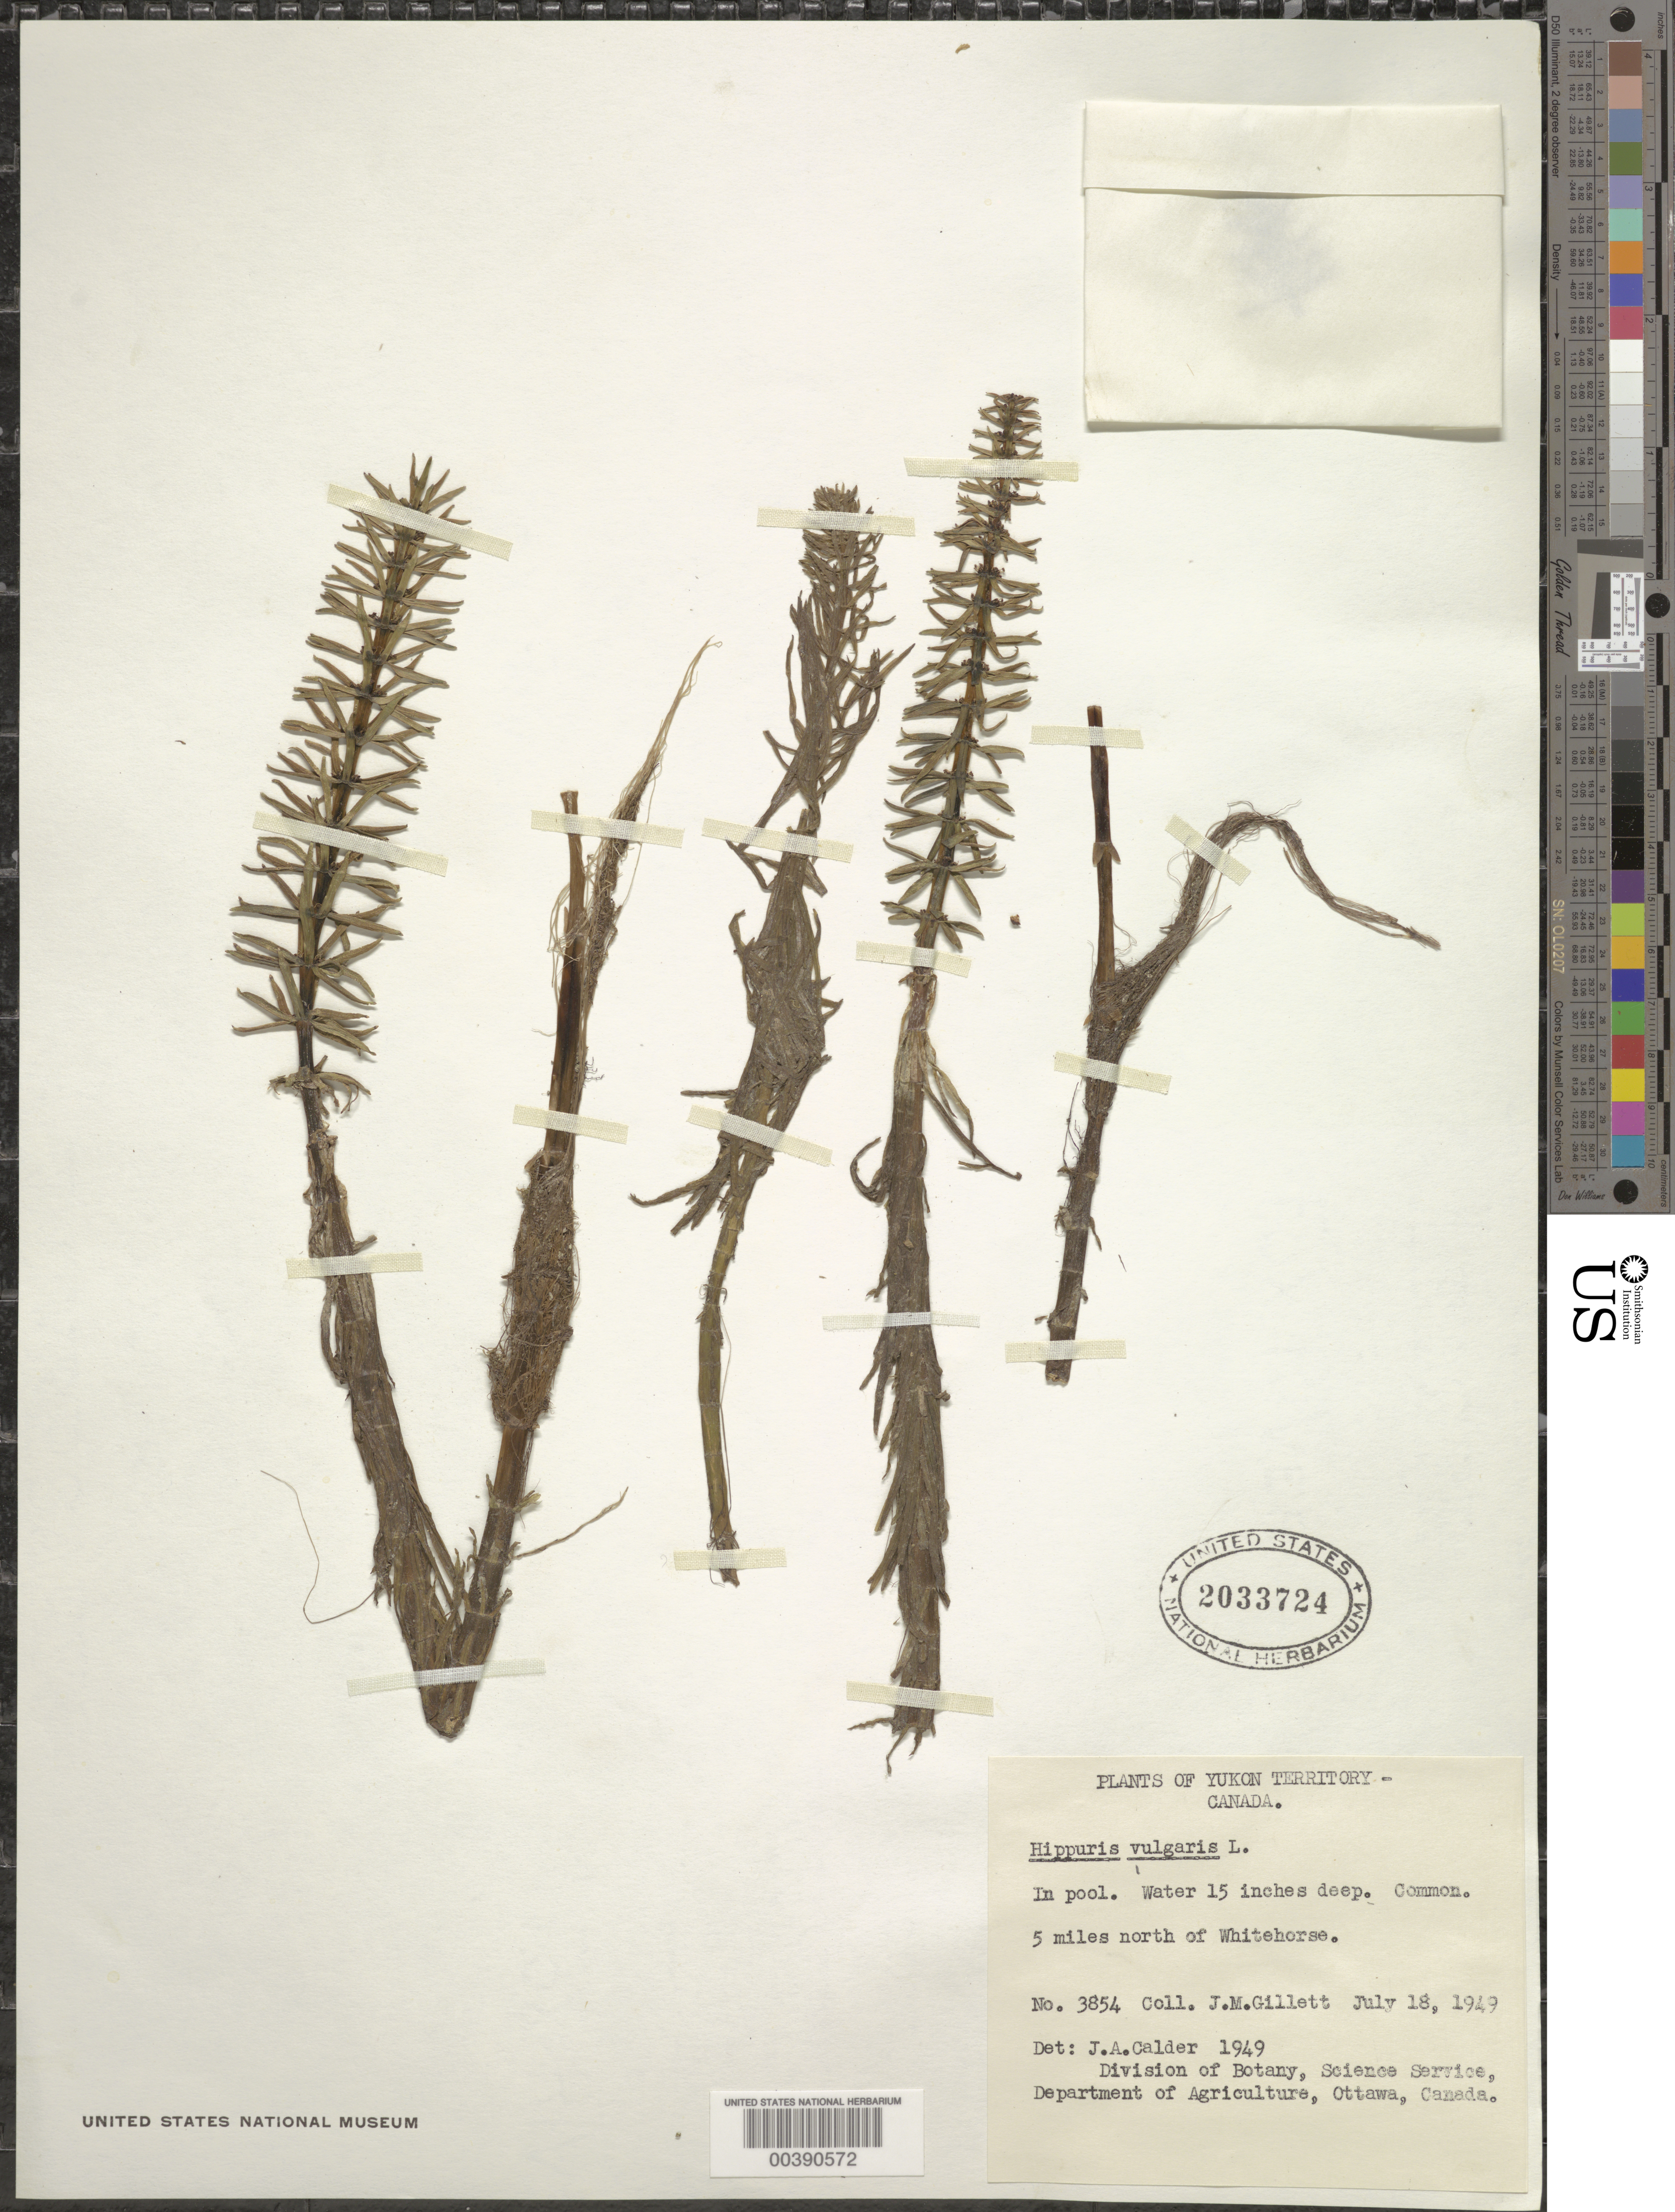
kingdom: Plantae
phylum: Tracheophyta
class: Magnoliopsida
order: Lamiales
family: Plantaginaceae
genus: Hippuris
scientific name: Hippuris vulgaris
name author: L.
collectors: J. Gillett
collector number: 3854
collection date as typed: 18 Jul 1949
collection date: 1949-07-18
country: Canada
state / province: Yukon Territory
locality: N of whitehorse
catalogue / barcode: US 2033724